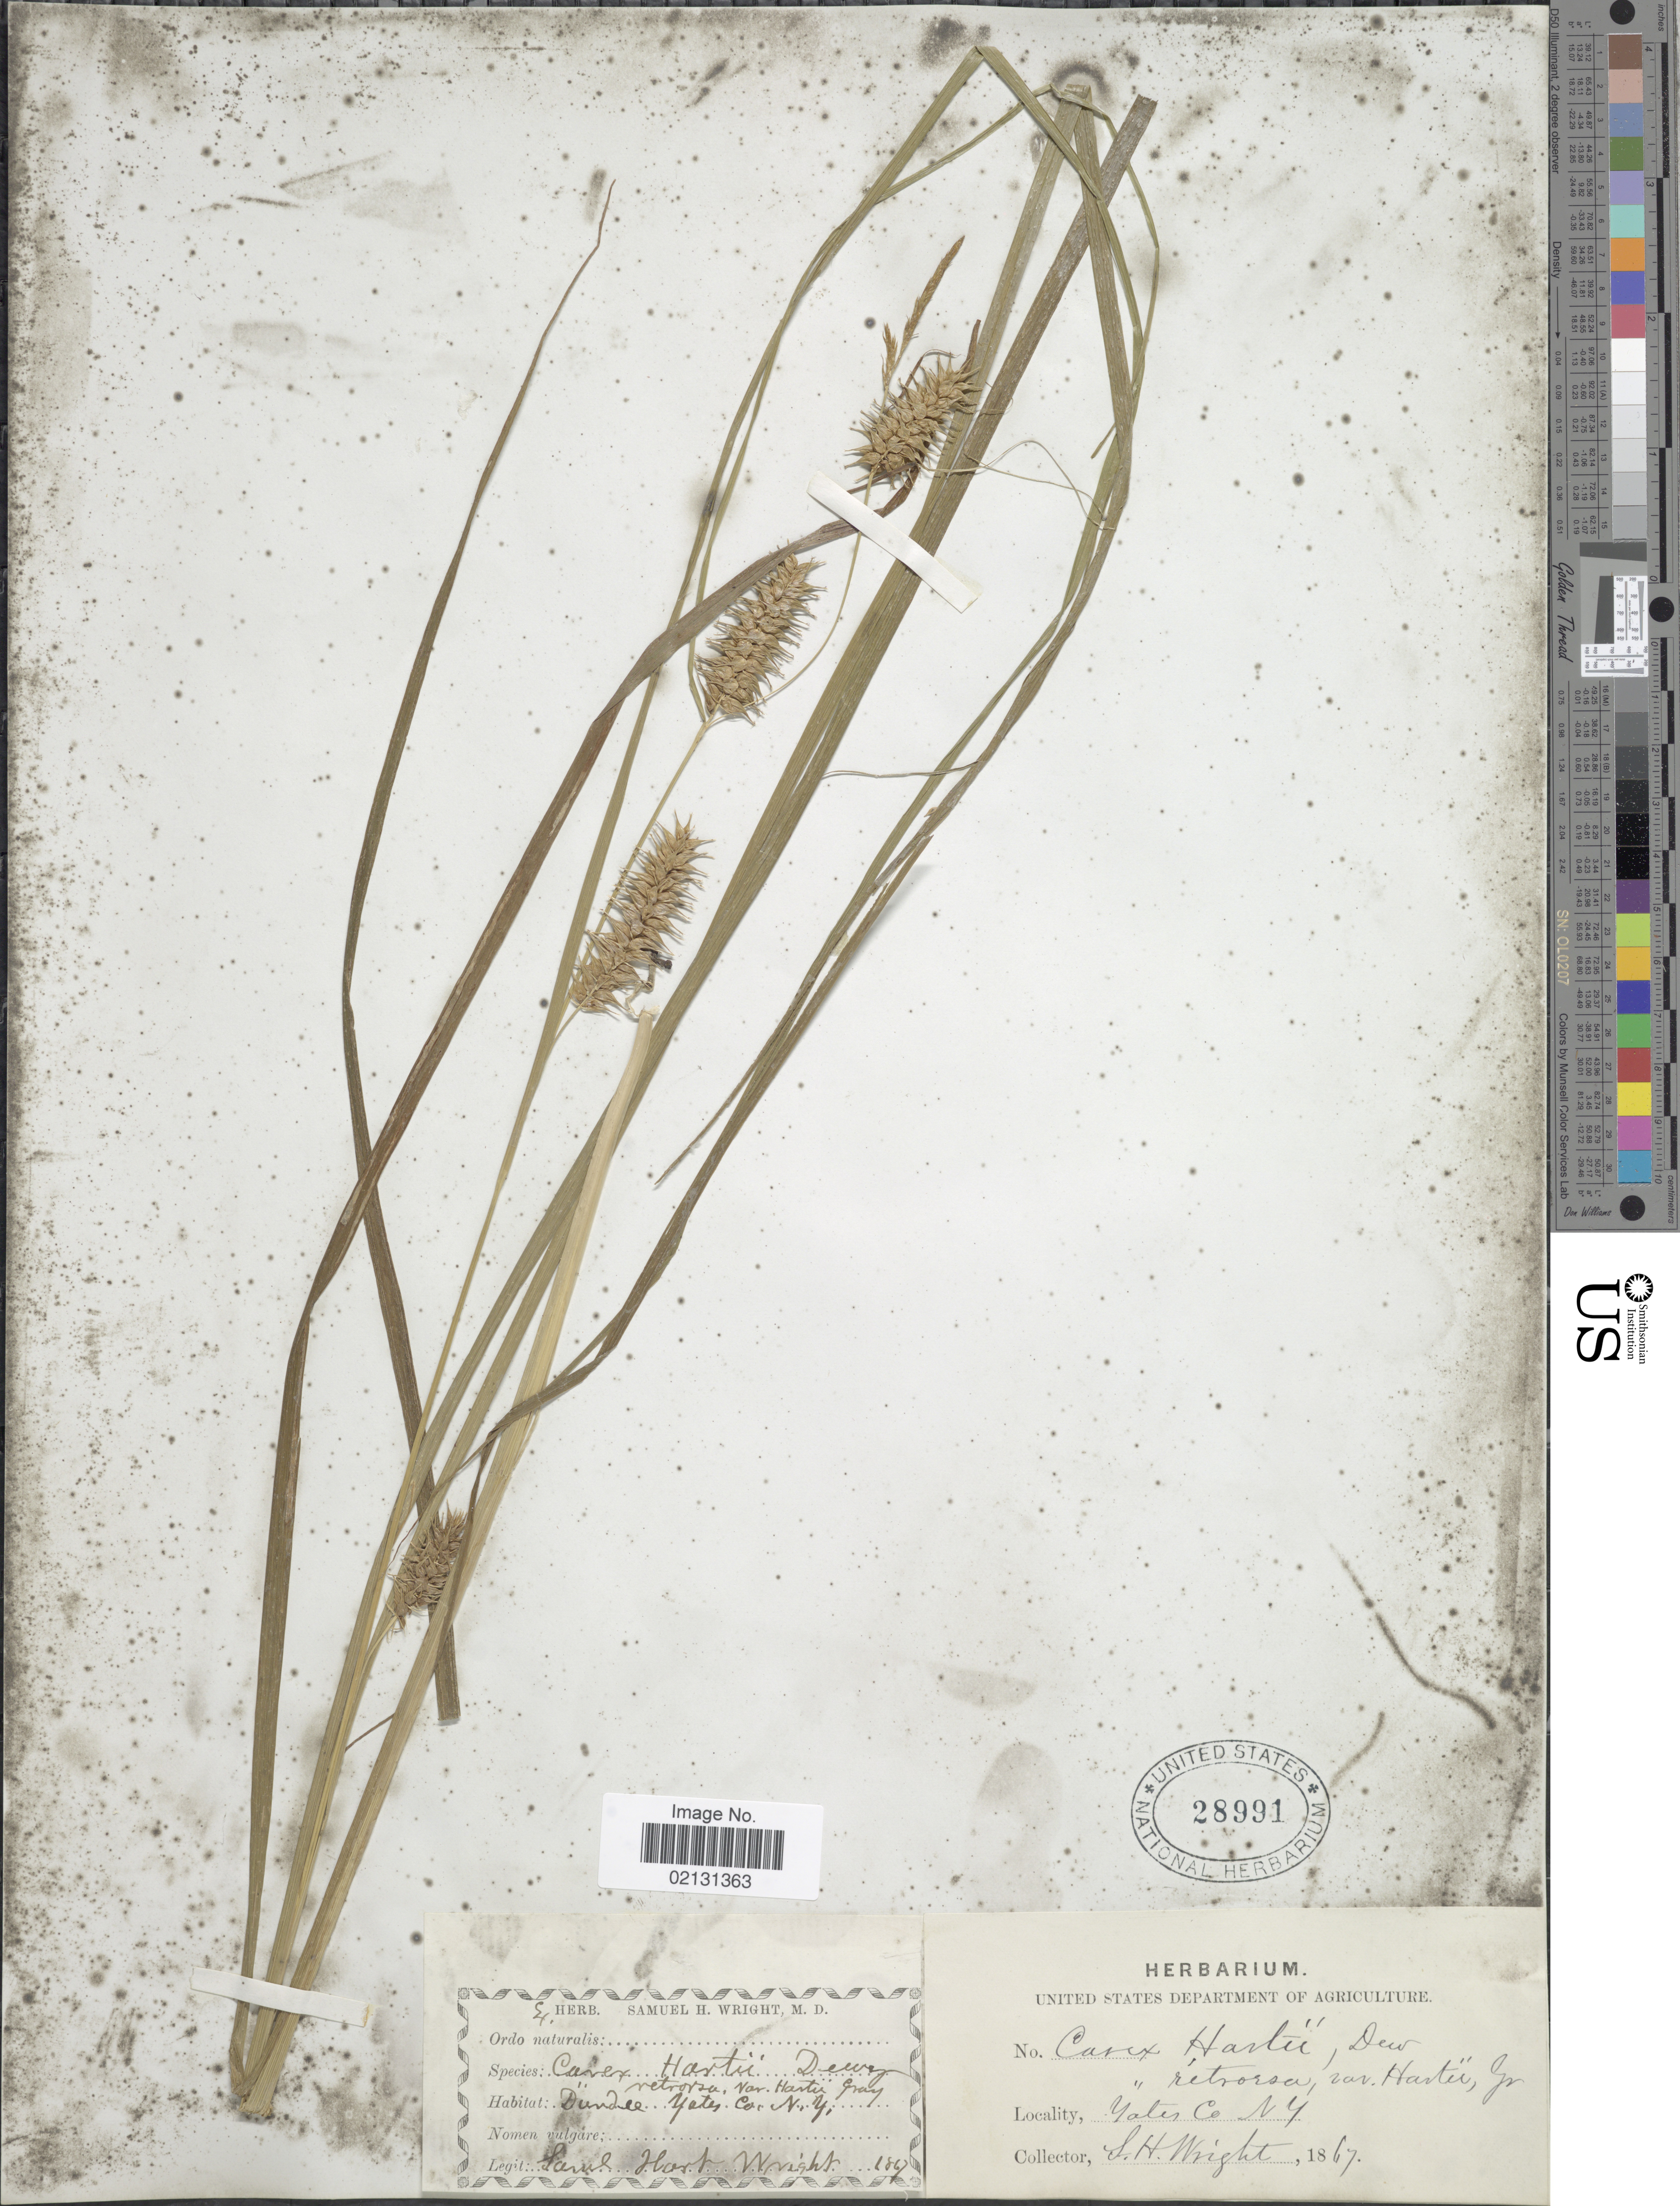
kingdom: Plantae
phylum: Tracheophyta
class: Liliopsida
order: Poales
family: Cyperaceae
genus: Carex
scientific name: Carex retrorsa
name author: Schwein.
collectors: S. H. Wright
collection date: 1867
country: United States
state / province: New York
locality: Dundee Yates Co.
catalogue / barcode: US 28991